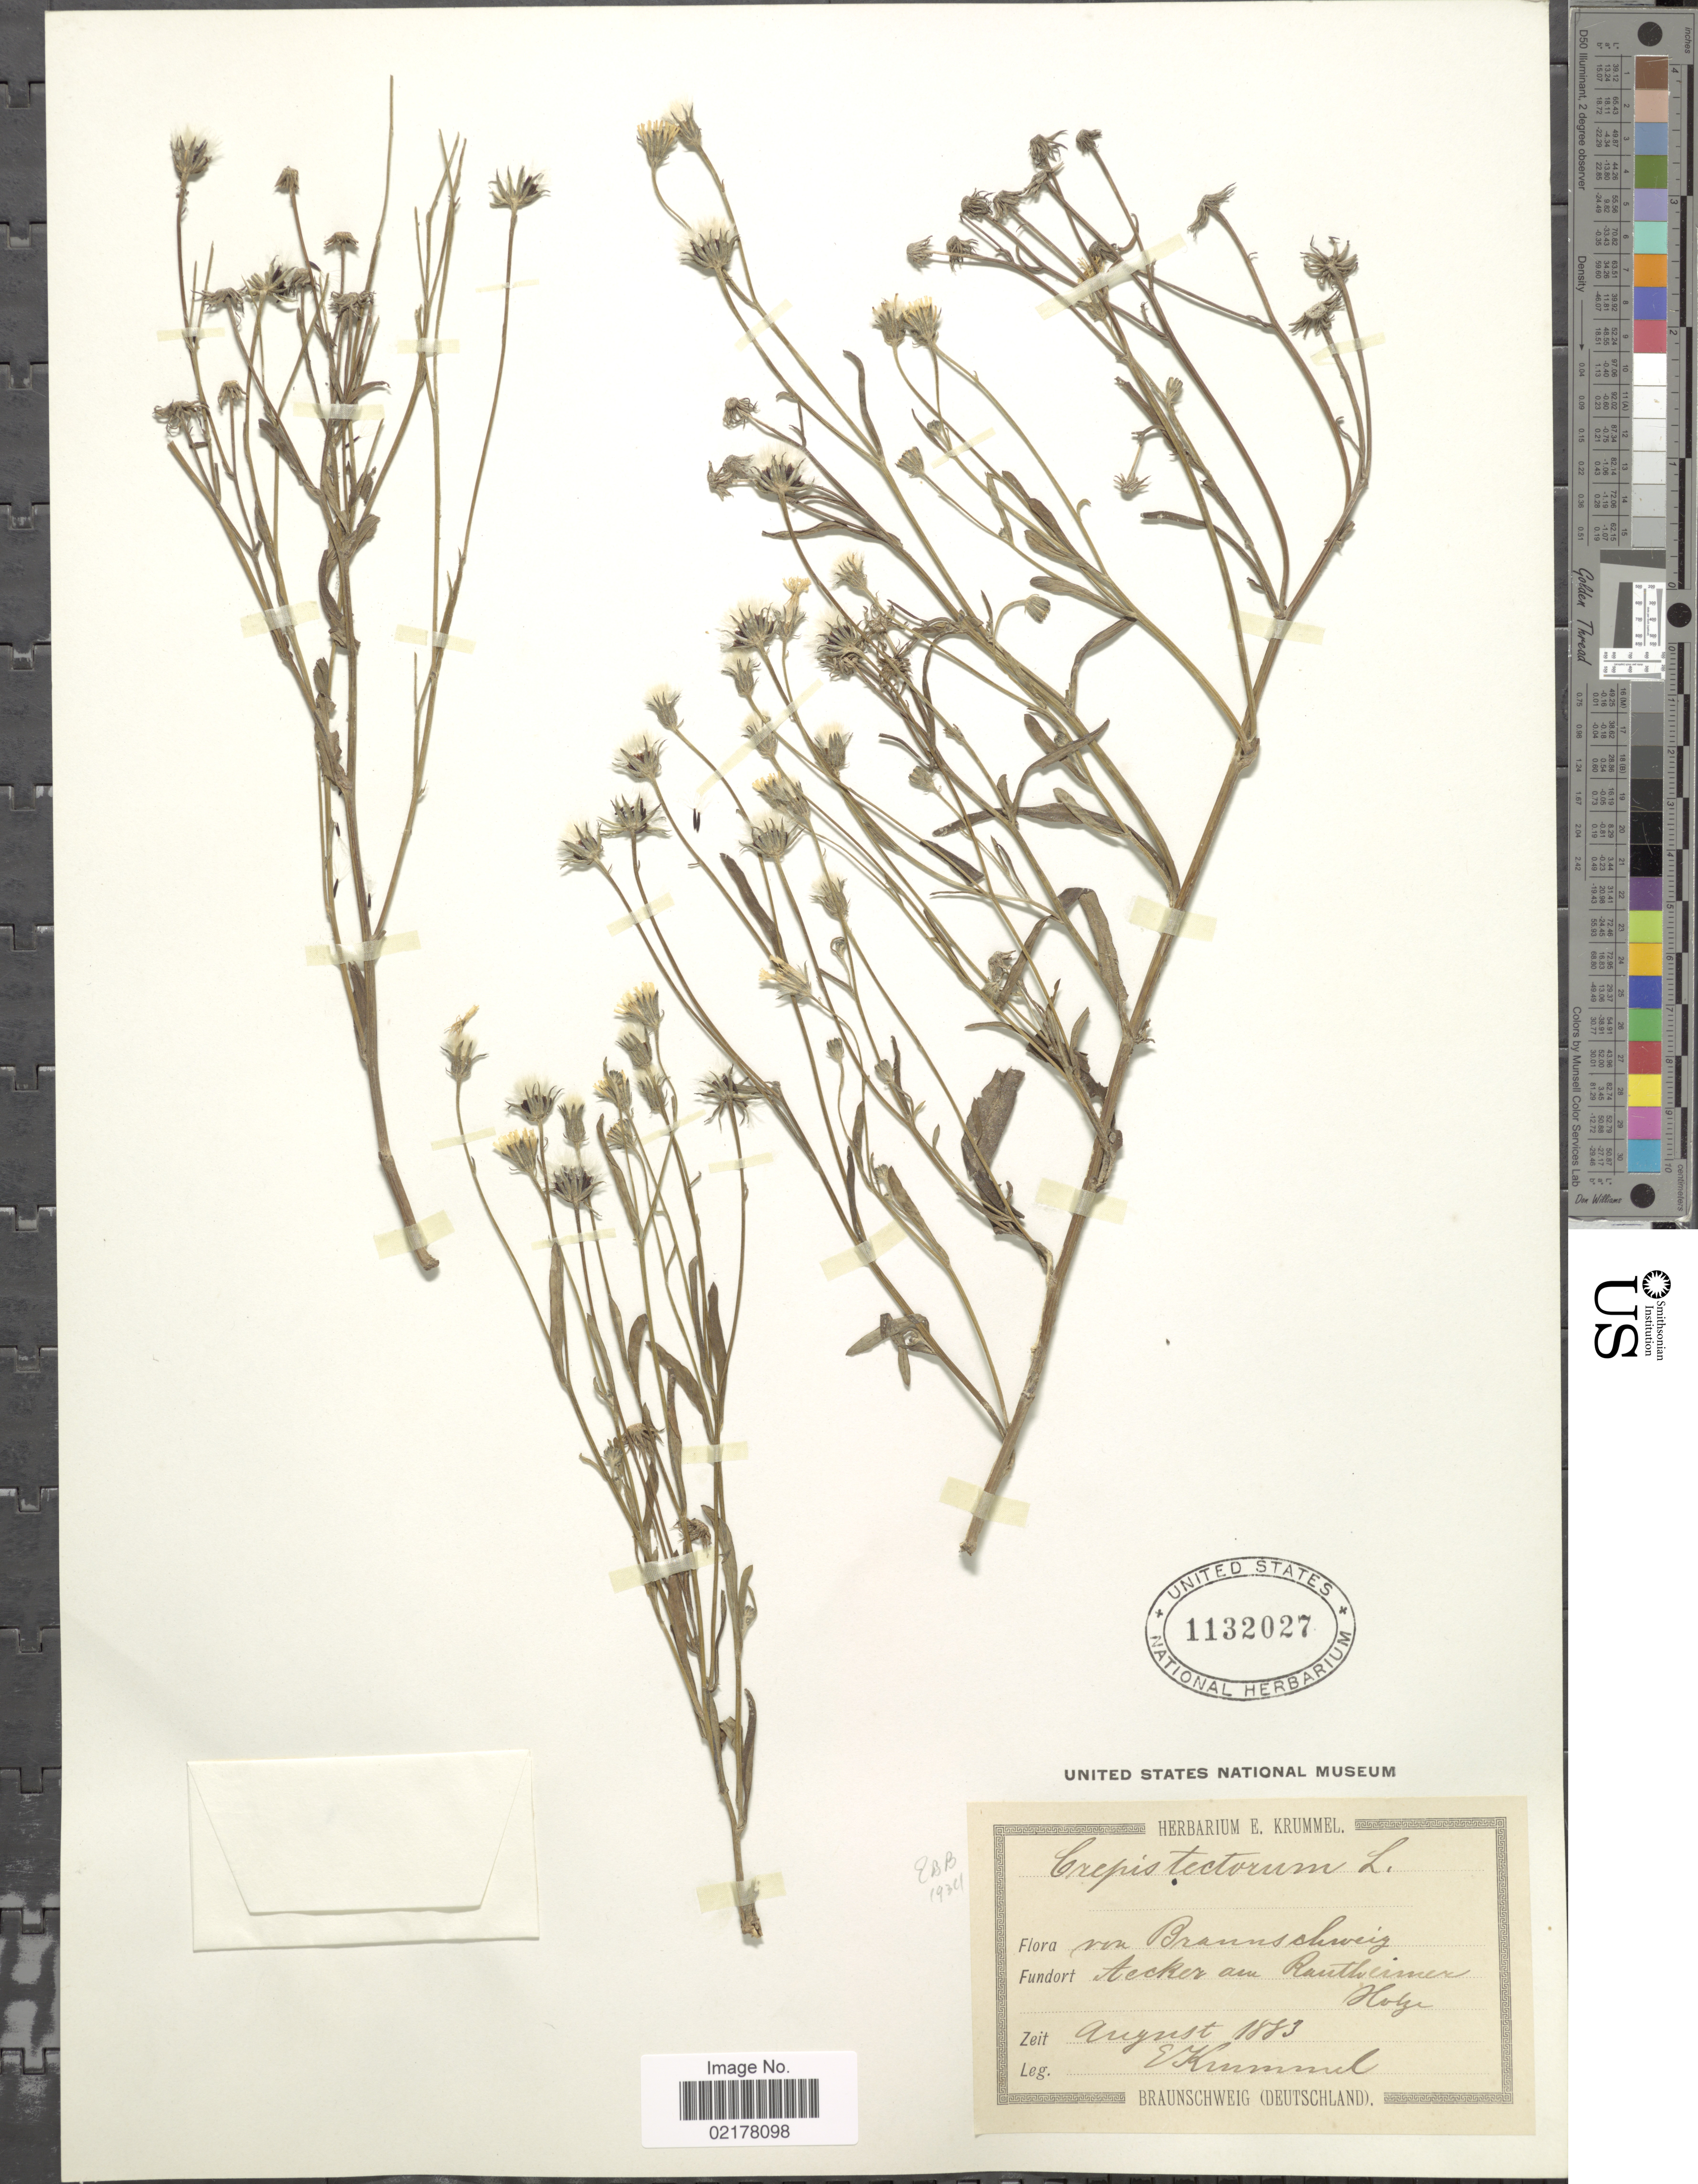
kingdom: Plantae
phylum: Tracheophyta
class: Magnoliopsida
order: Asterales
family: Asteraceae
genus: Crepis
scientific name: Crepis tectorum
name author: L.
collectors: E. Krummel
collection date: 1883-08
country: Germany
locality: Braunschweig. Acker am Rautheiner Holze [interpreted]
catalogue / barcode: US 1132027